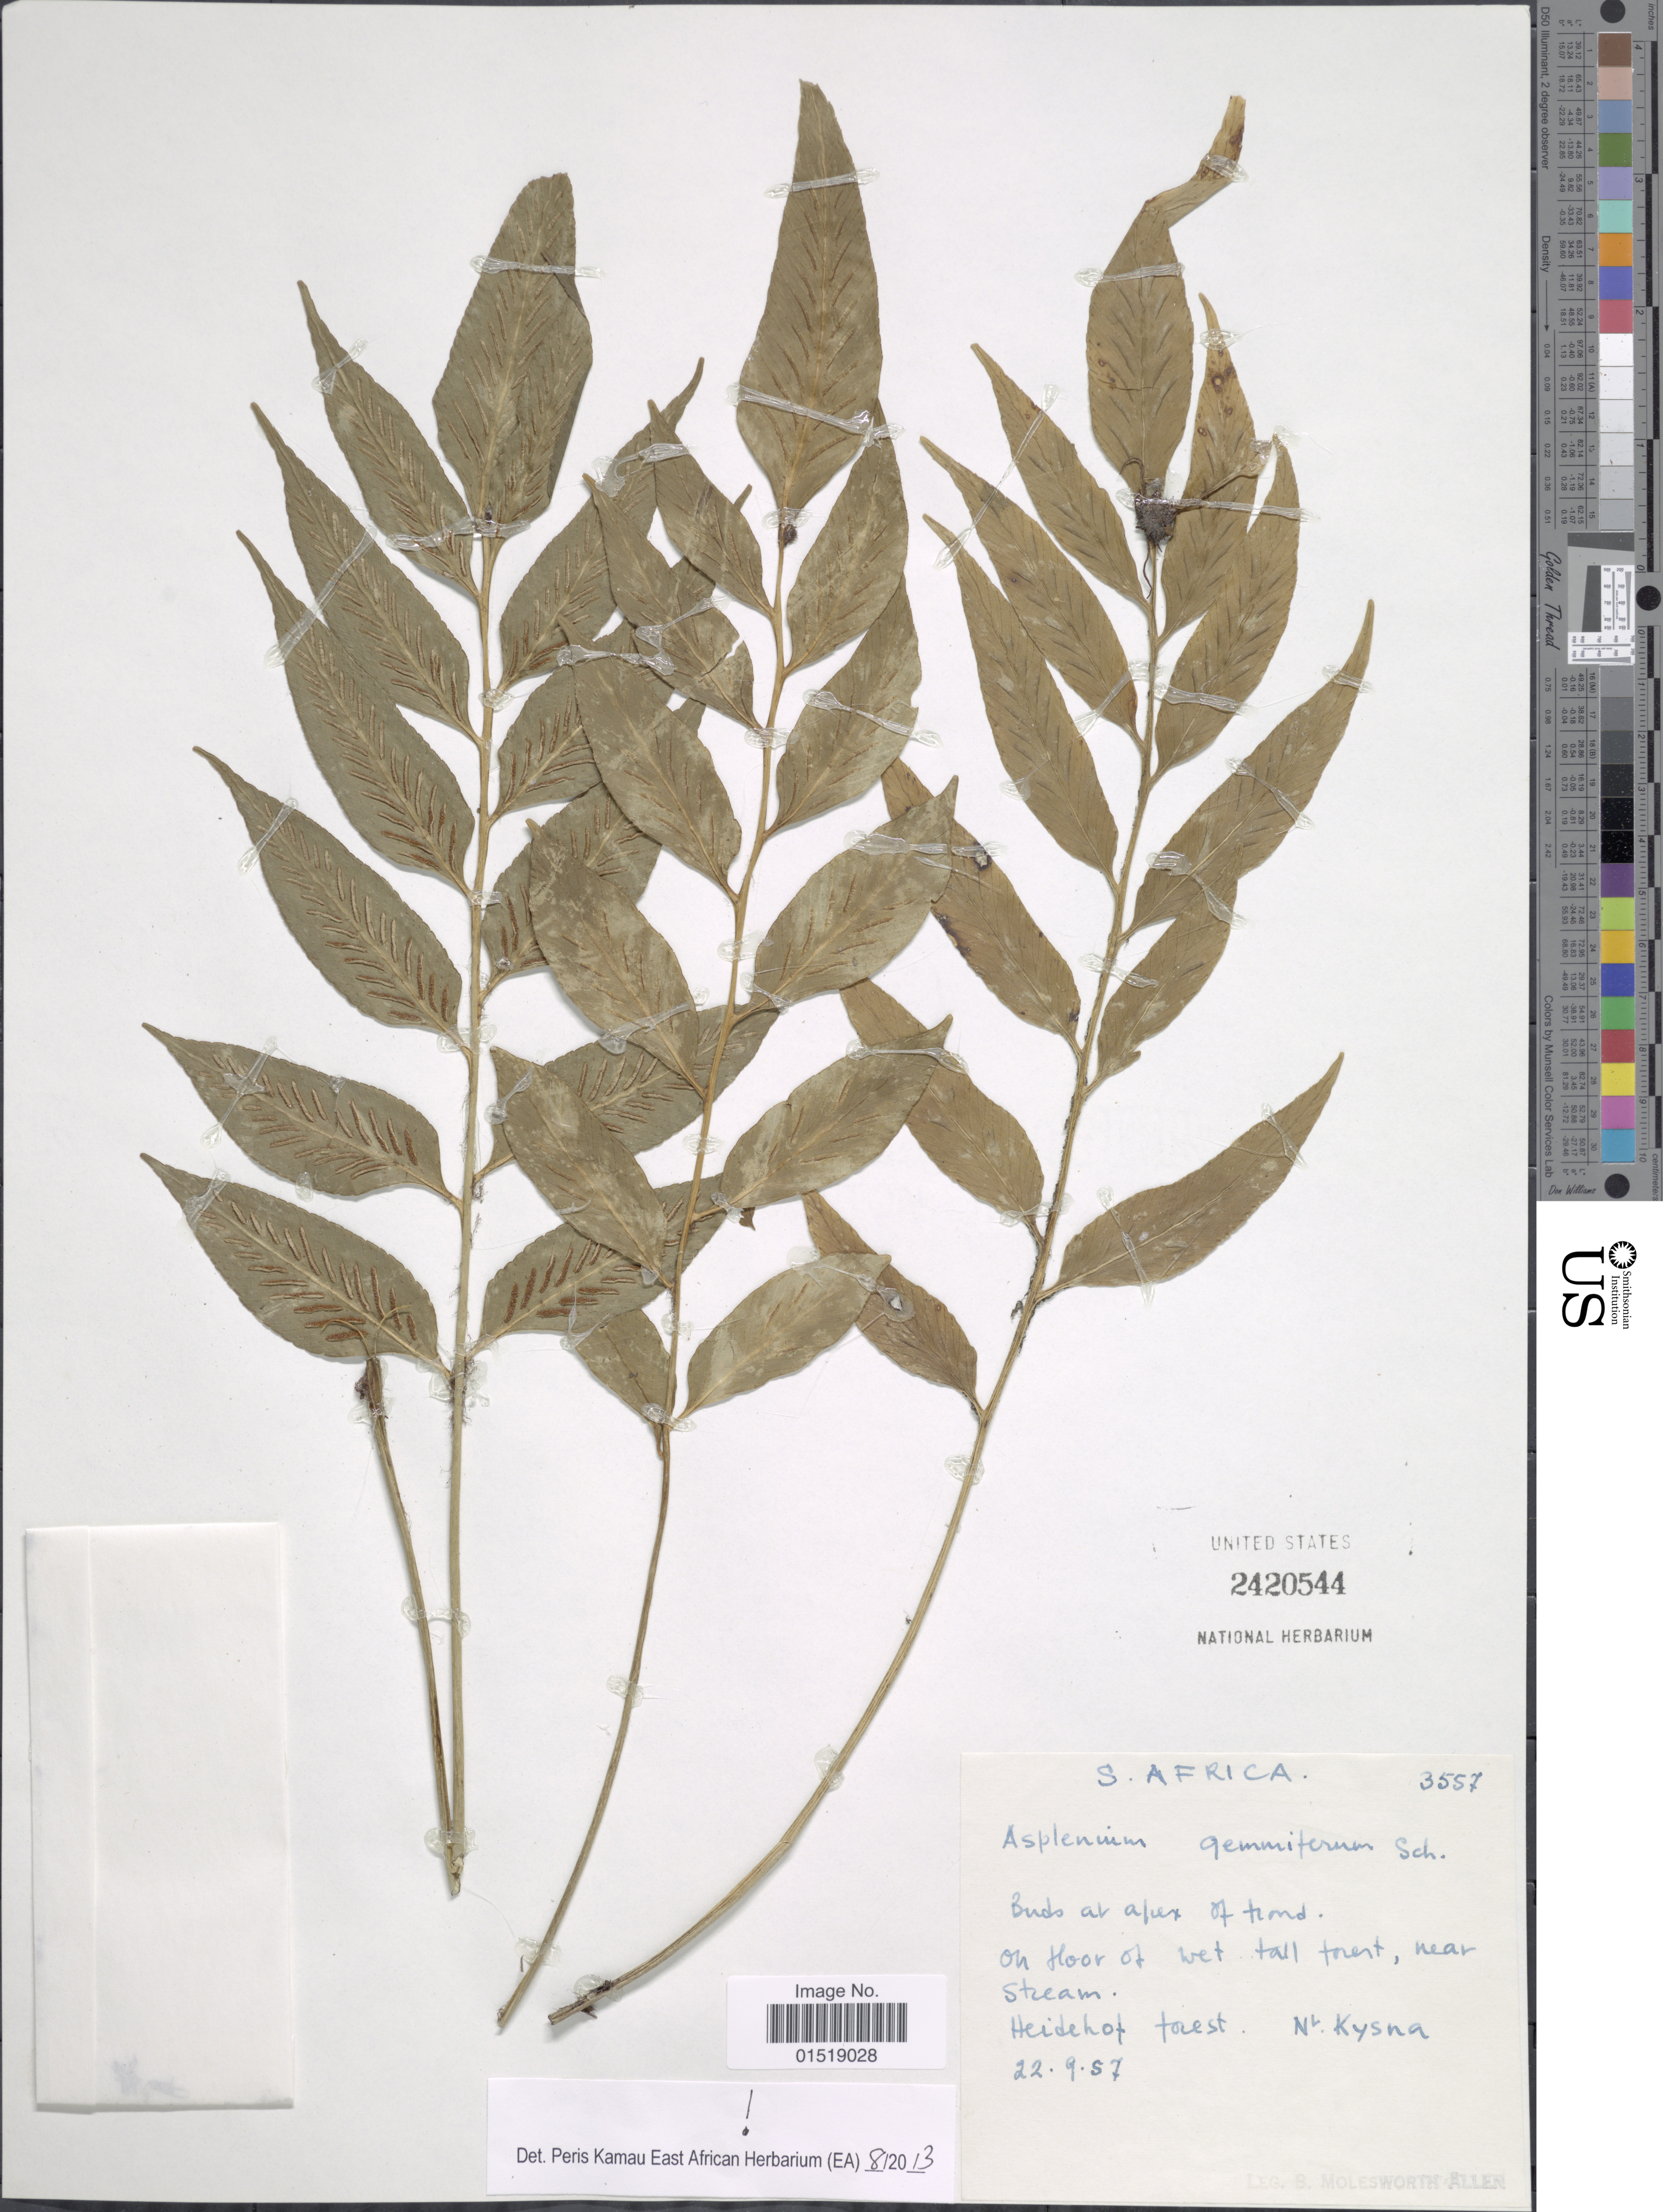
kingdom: Plantae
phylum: Tracheophyta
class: Polypodiopsida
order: Polypodiales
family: Aspleniaceae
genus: Asplenium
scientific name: Asplenium gemmiferum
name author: Schrad.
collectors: B. E. G. Molesworth-Allen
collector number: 3557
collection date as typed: Transcribed d/m/y: 22/9/57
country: South Africa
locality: Heidehof forest, nr. Kysna.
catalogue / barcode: US 2420544